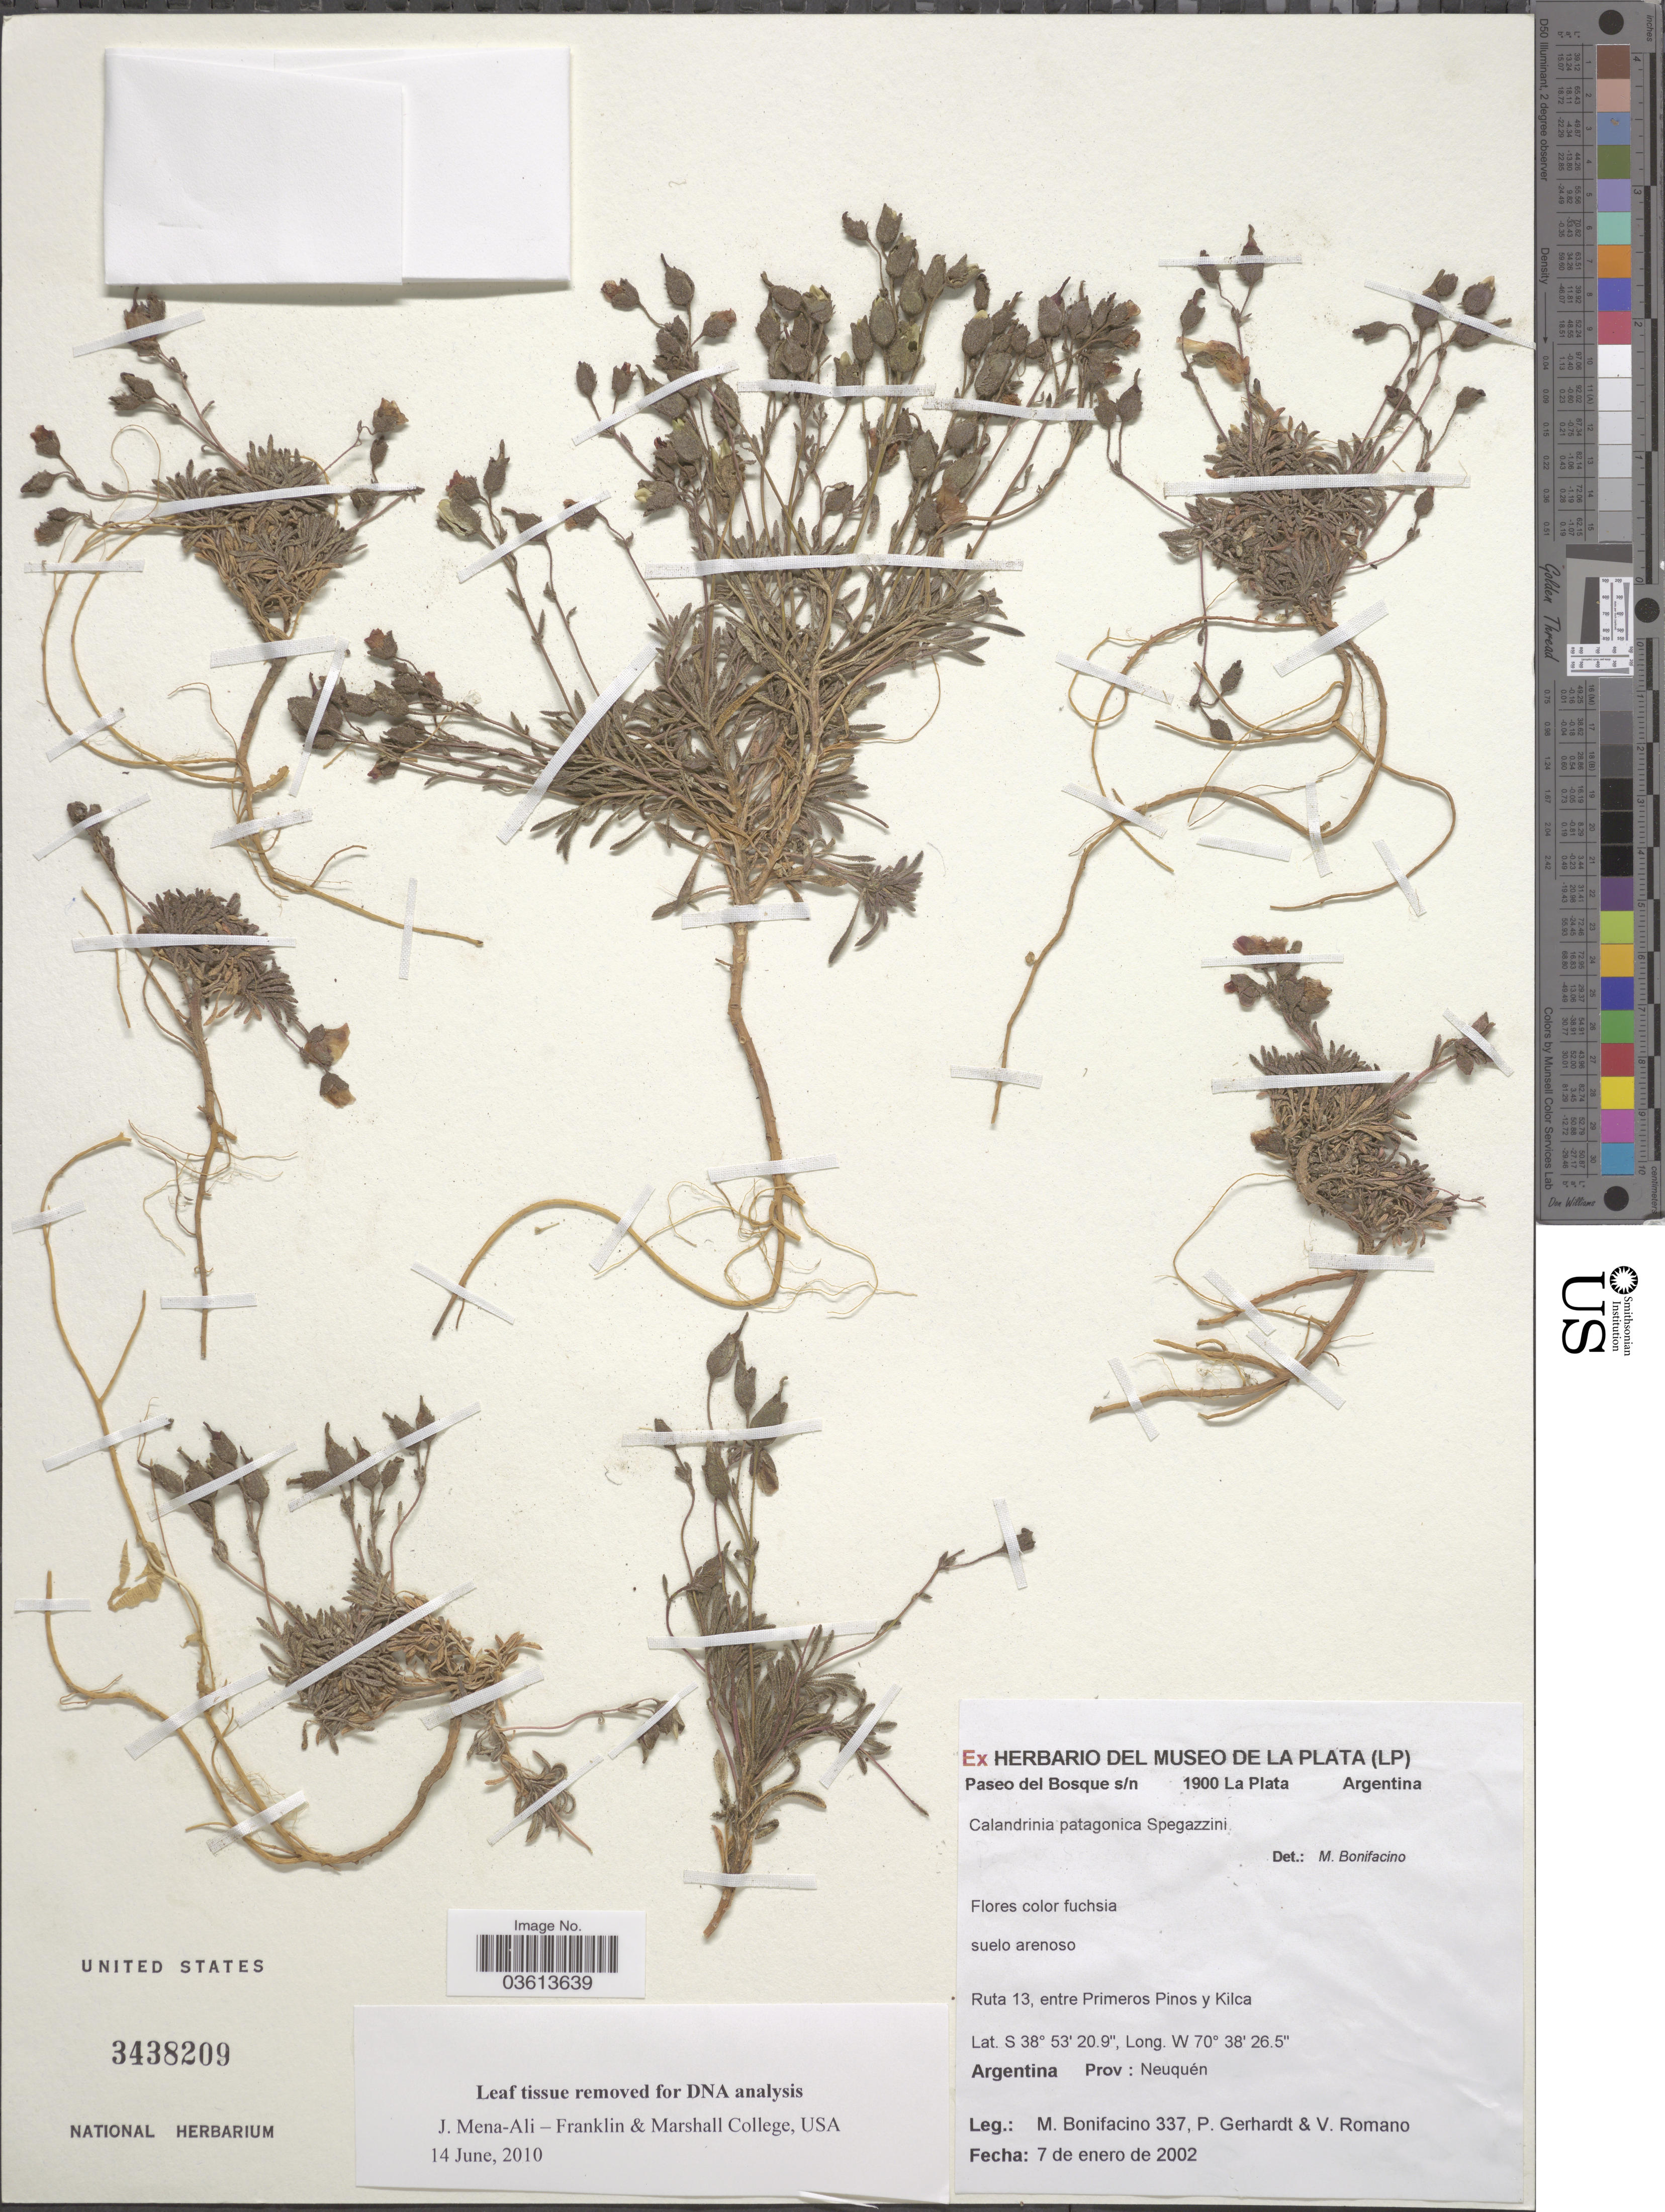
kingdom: Plantae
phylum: Tracheophyta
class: Magnoliopsida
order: Caryophyllales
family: Montiaceae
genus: Montiopsis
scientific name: Montiopsis gayana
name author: (Barnéoud) D.I. Ford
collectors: M. Bonifacino, P. Gerhardt & V. Romano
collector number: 0337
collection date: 2002-01-07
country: Argentina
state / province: Neuquen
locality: Ruta 13, entre Primeros Pinos y Kilca.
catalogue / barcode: US 3438209